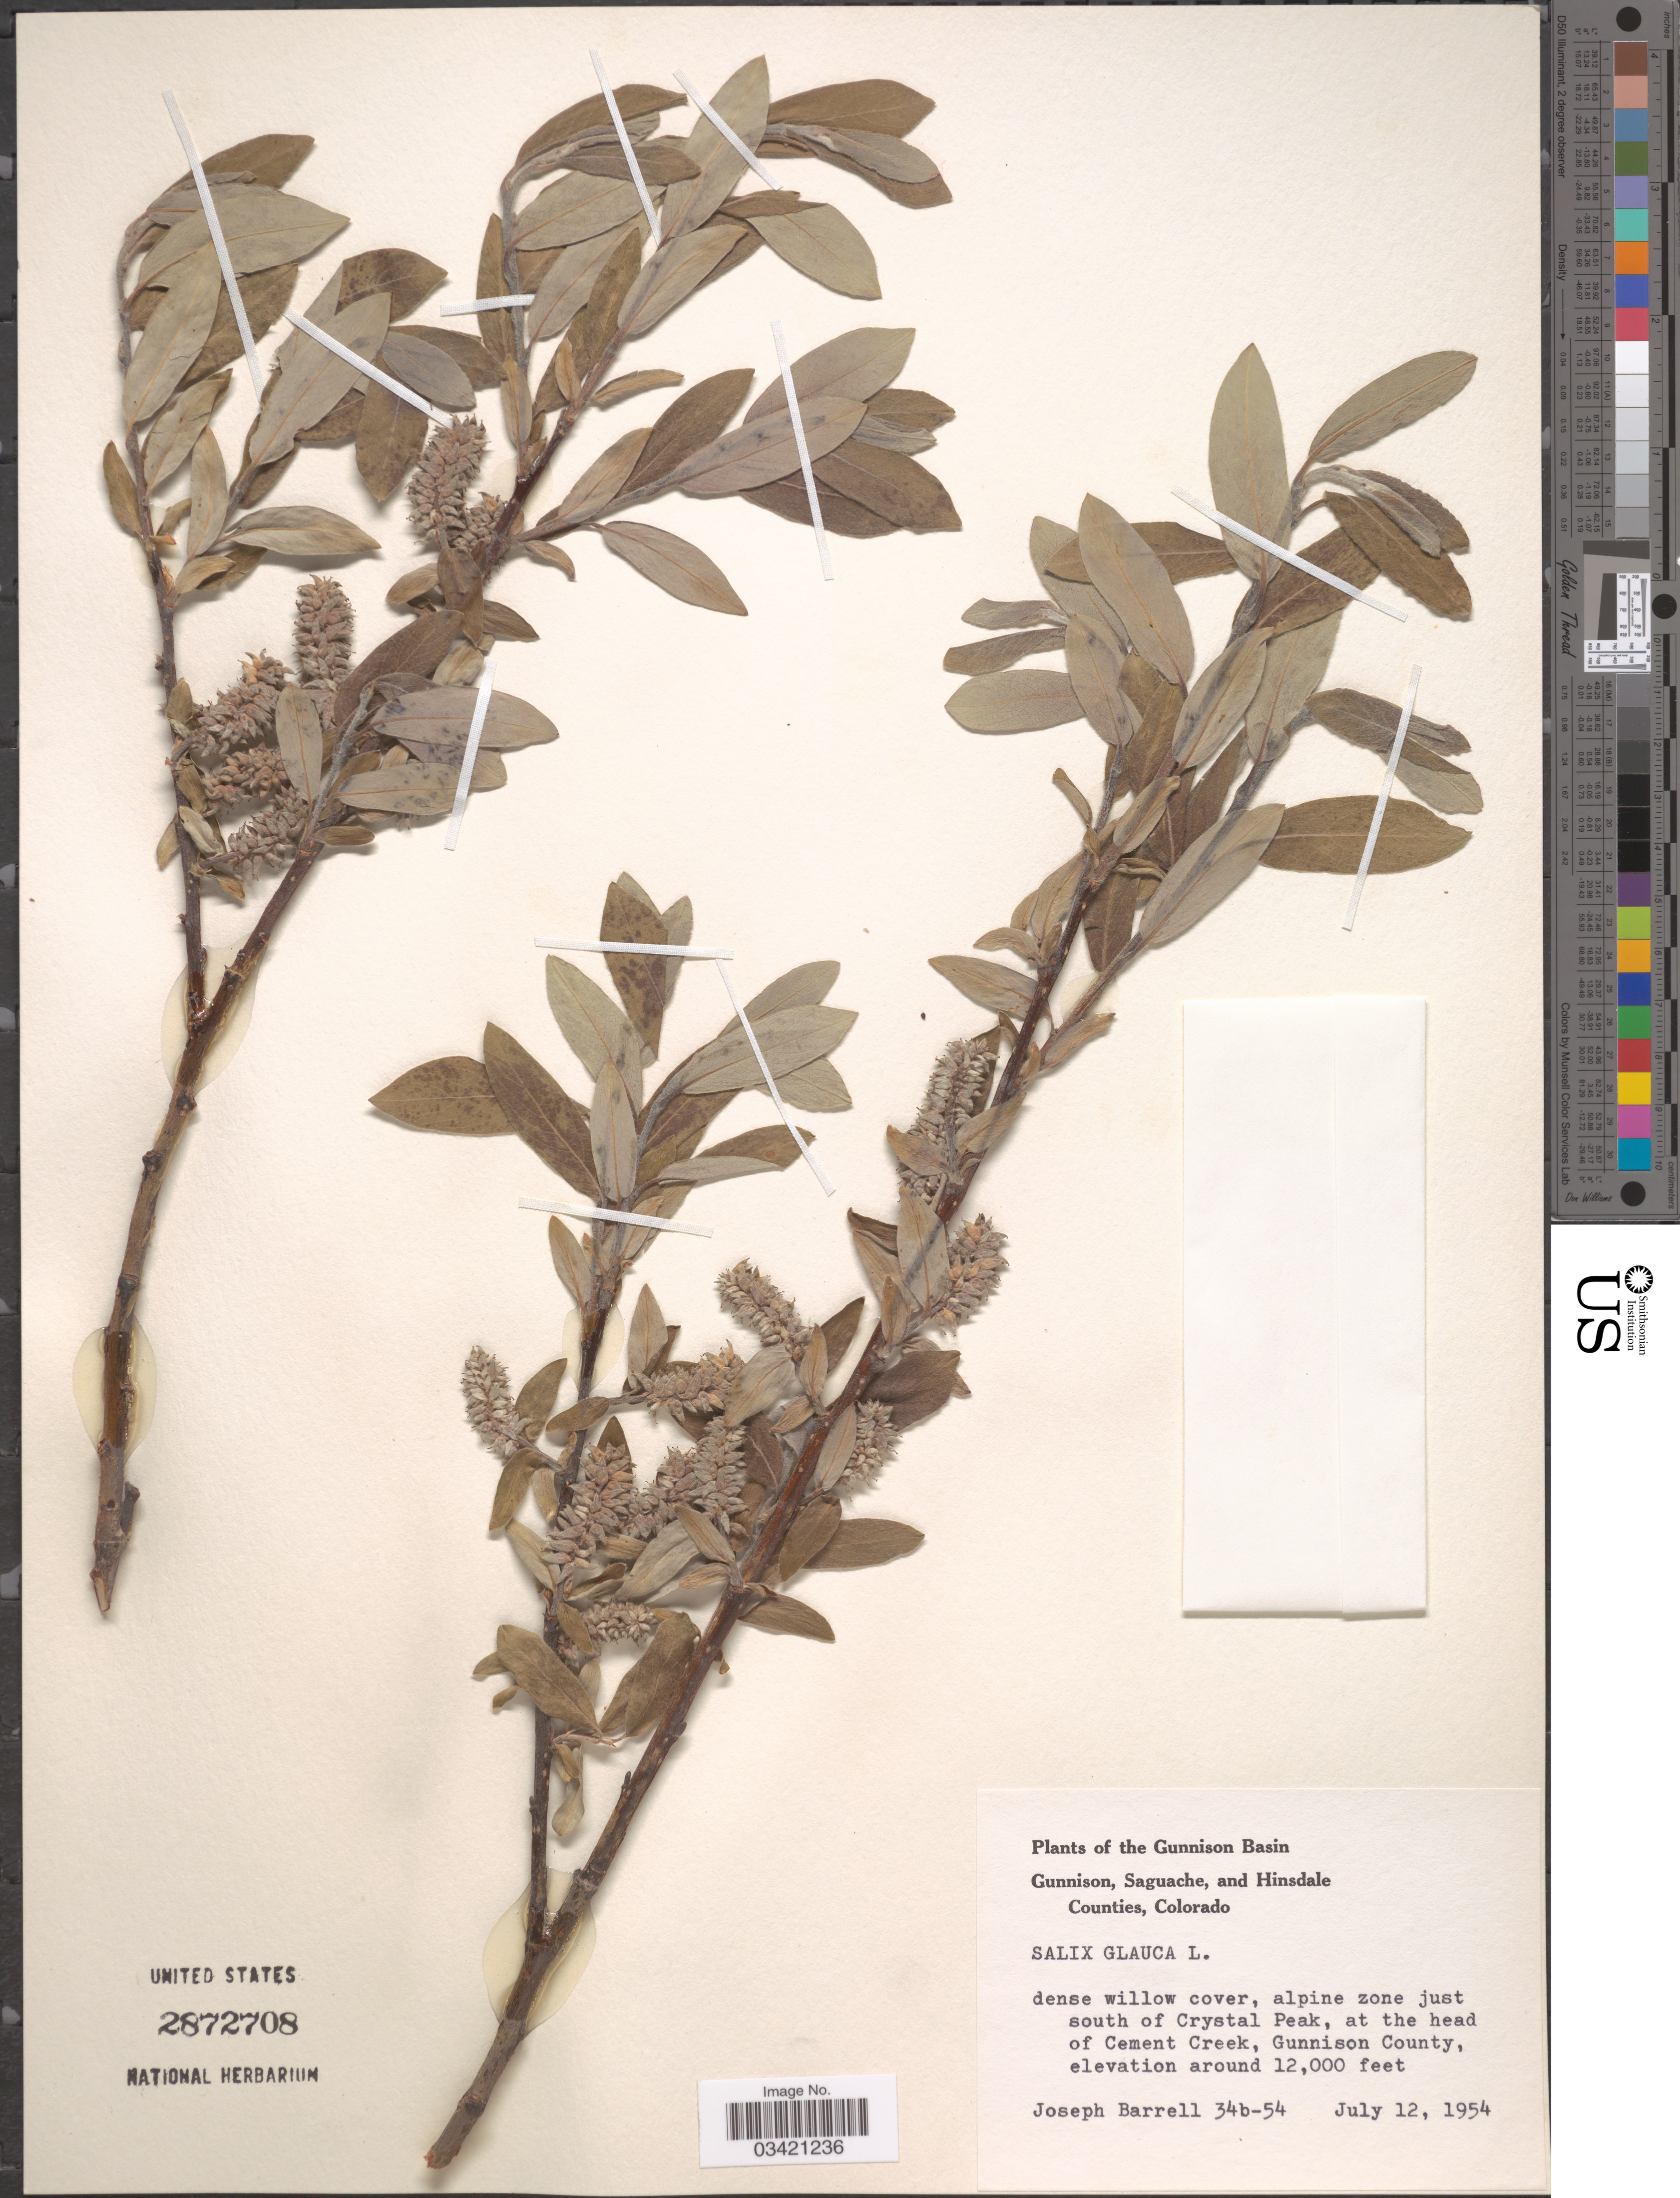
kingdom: Plantae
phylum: Tracheophyta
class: Magnoliopsida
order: Malpighiales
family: Salicaceae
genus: Salix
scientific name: Salix glauca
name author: L.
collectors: J. Barrell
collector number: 34b-54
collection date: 1954-07-12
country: United States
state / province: Colorado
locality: The Gunnison Basin. Alpine zone just south of Crystal Peak, at the head of Cement Creek, Gunnison County.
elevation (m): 3658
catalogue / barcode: US 2872708